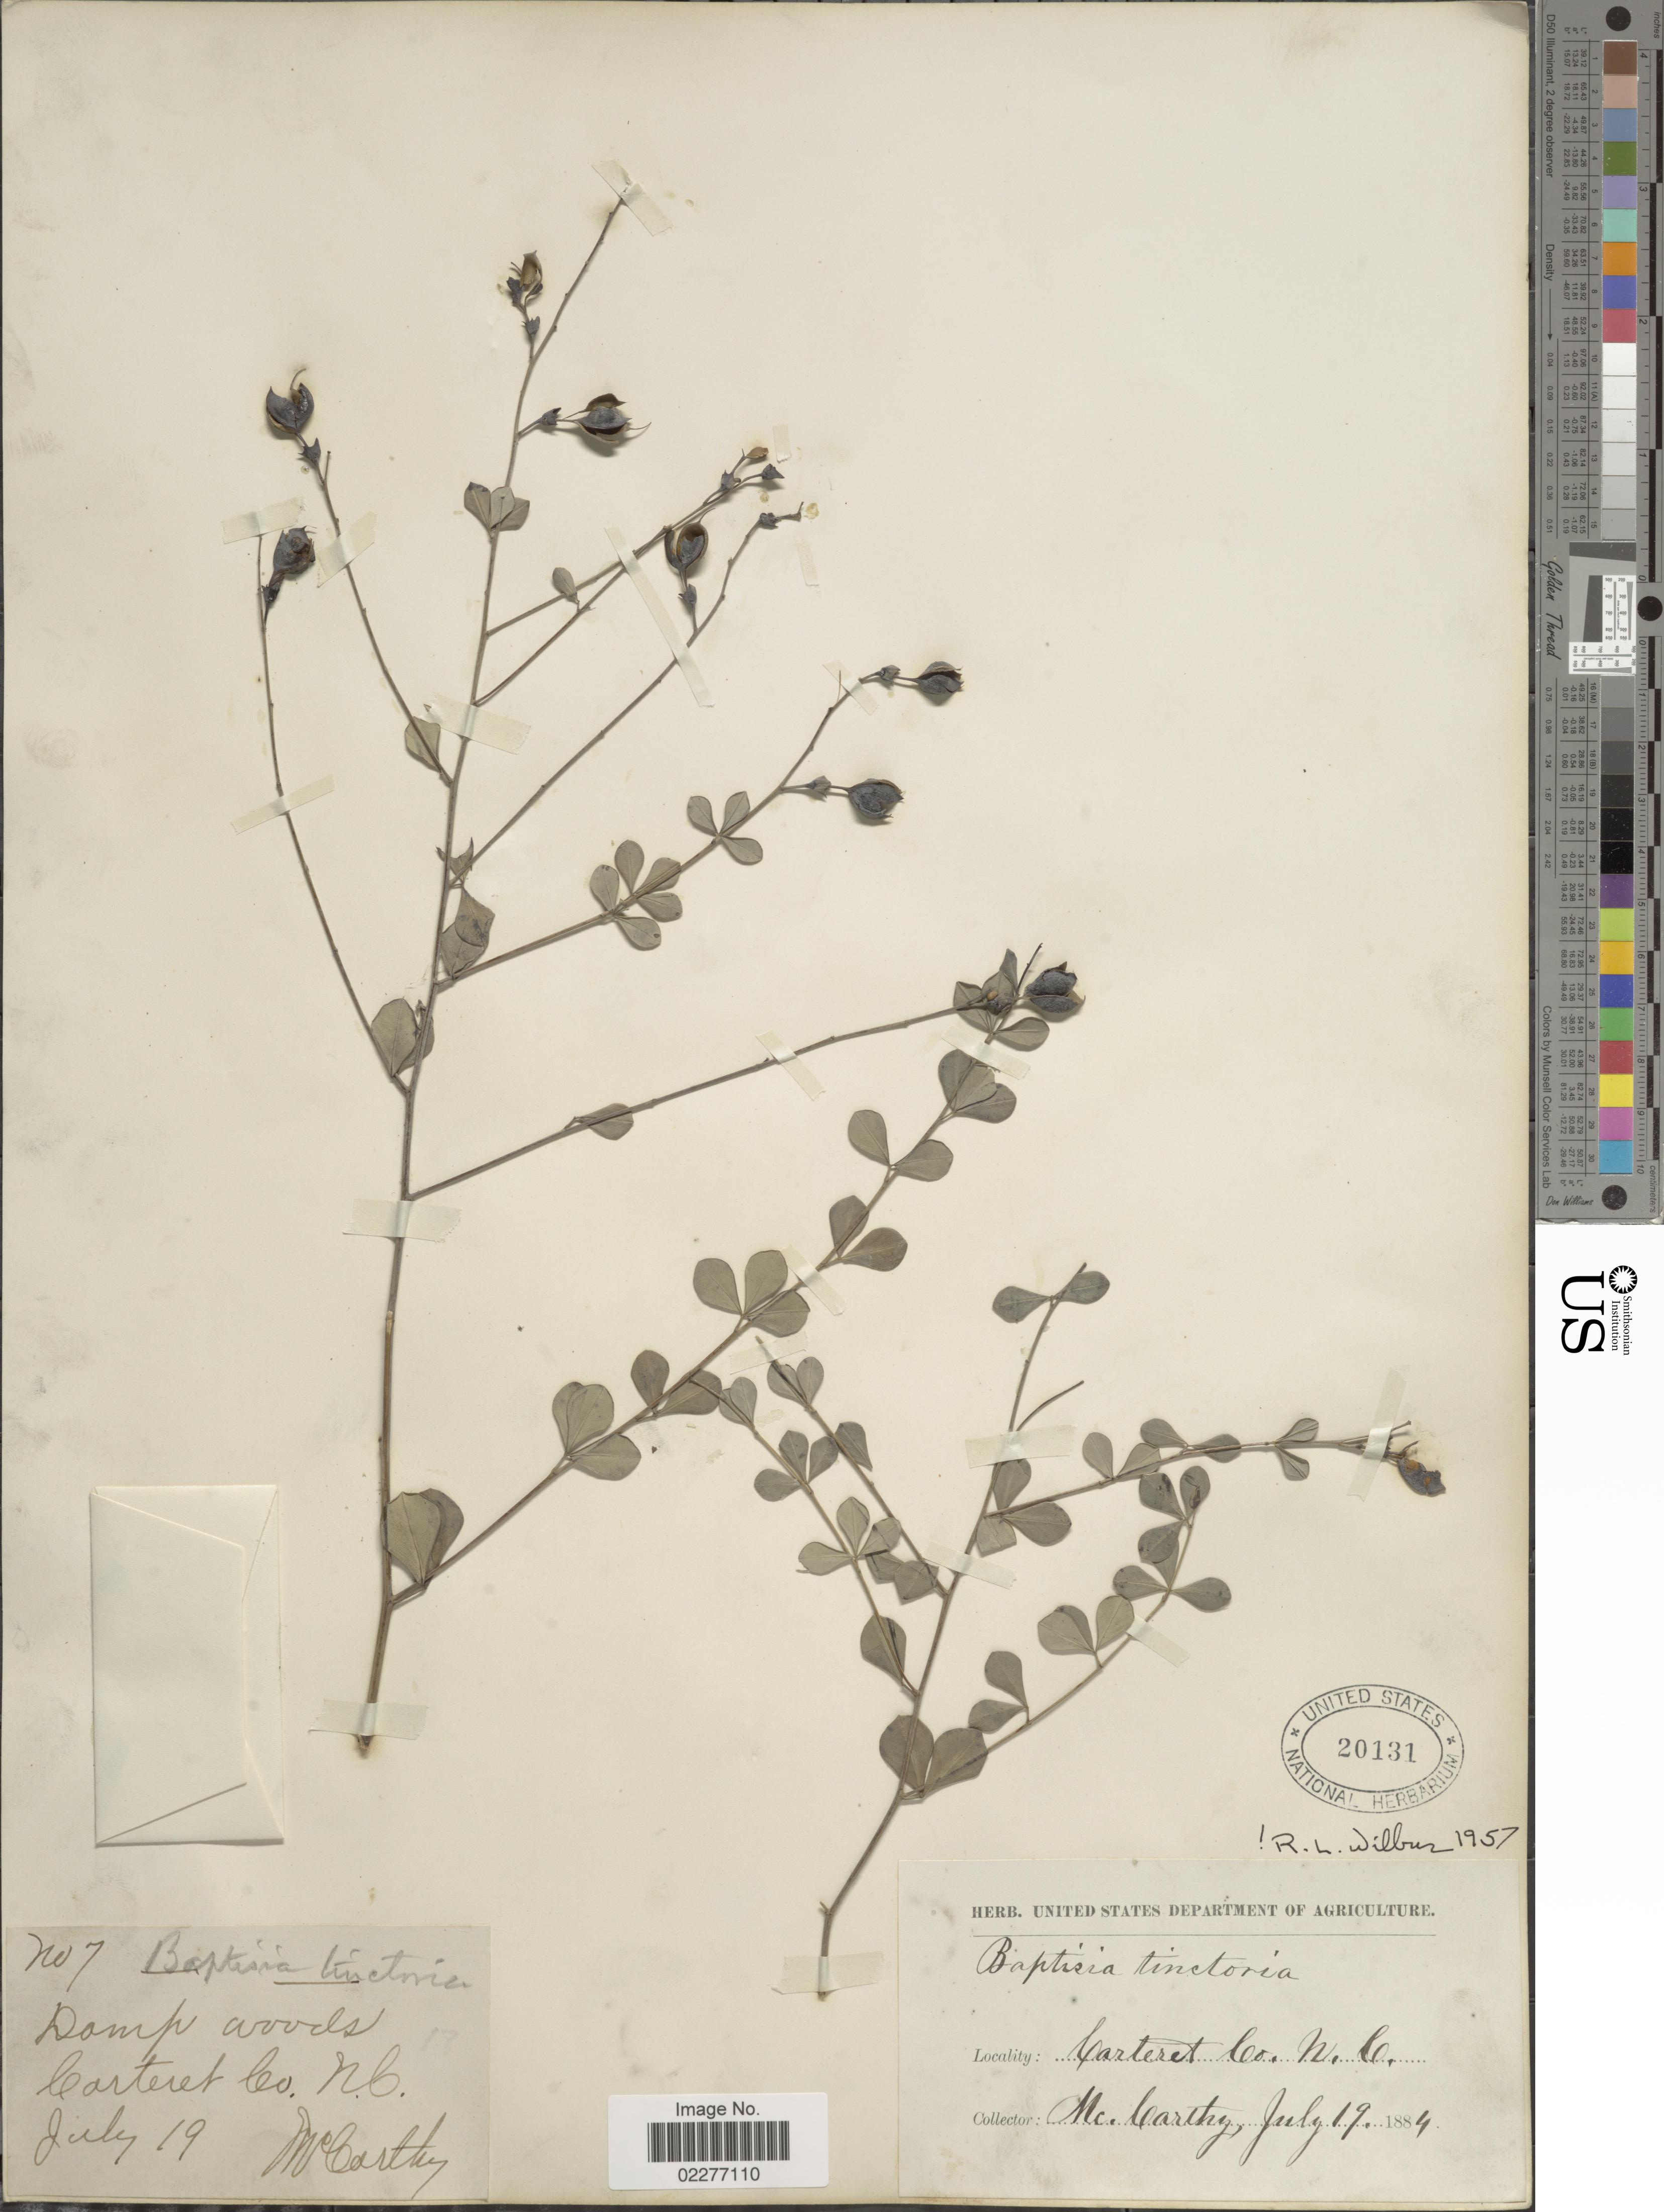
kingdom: Plantae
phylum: Tracheophyta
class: Magnoliopsida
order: Fabales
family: Fabaceae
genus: Baptisia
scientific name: Baptisia tinctoria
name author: (L.) R. Br.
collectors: -. McCarthy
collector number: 7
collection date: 1884-07-19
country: United States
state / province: North Carolina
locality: Damp woods Carteret Co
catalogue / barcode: US 20131